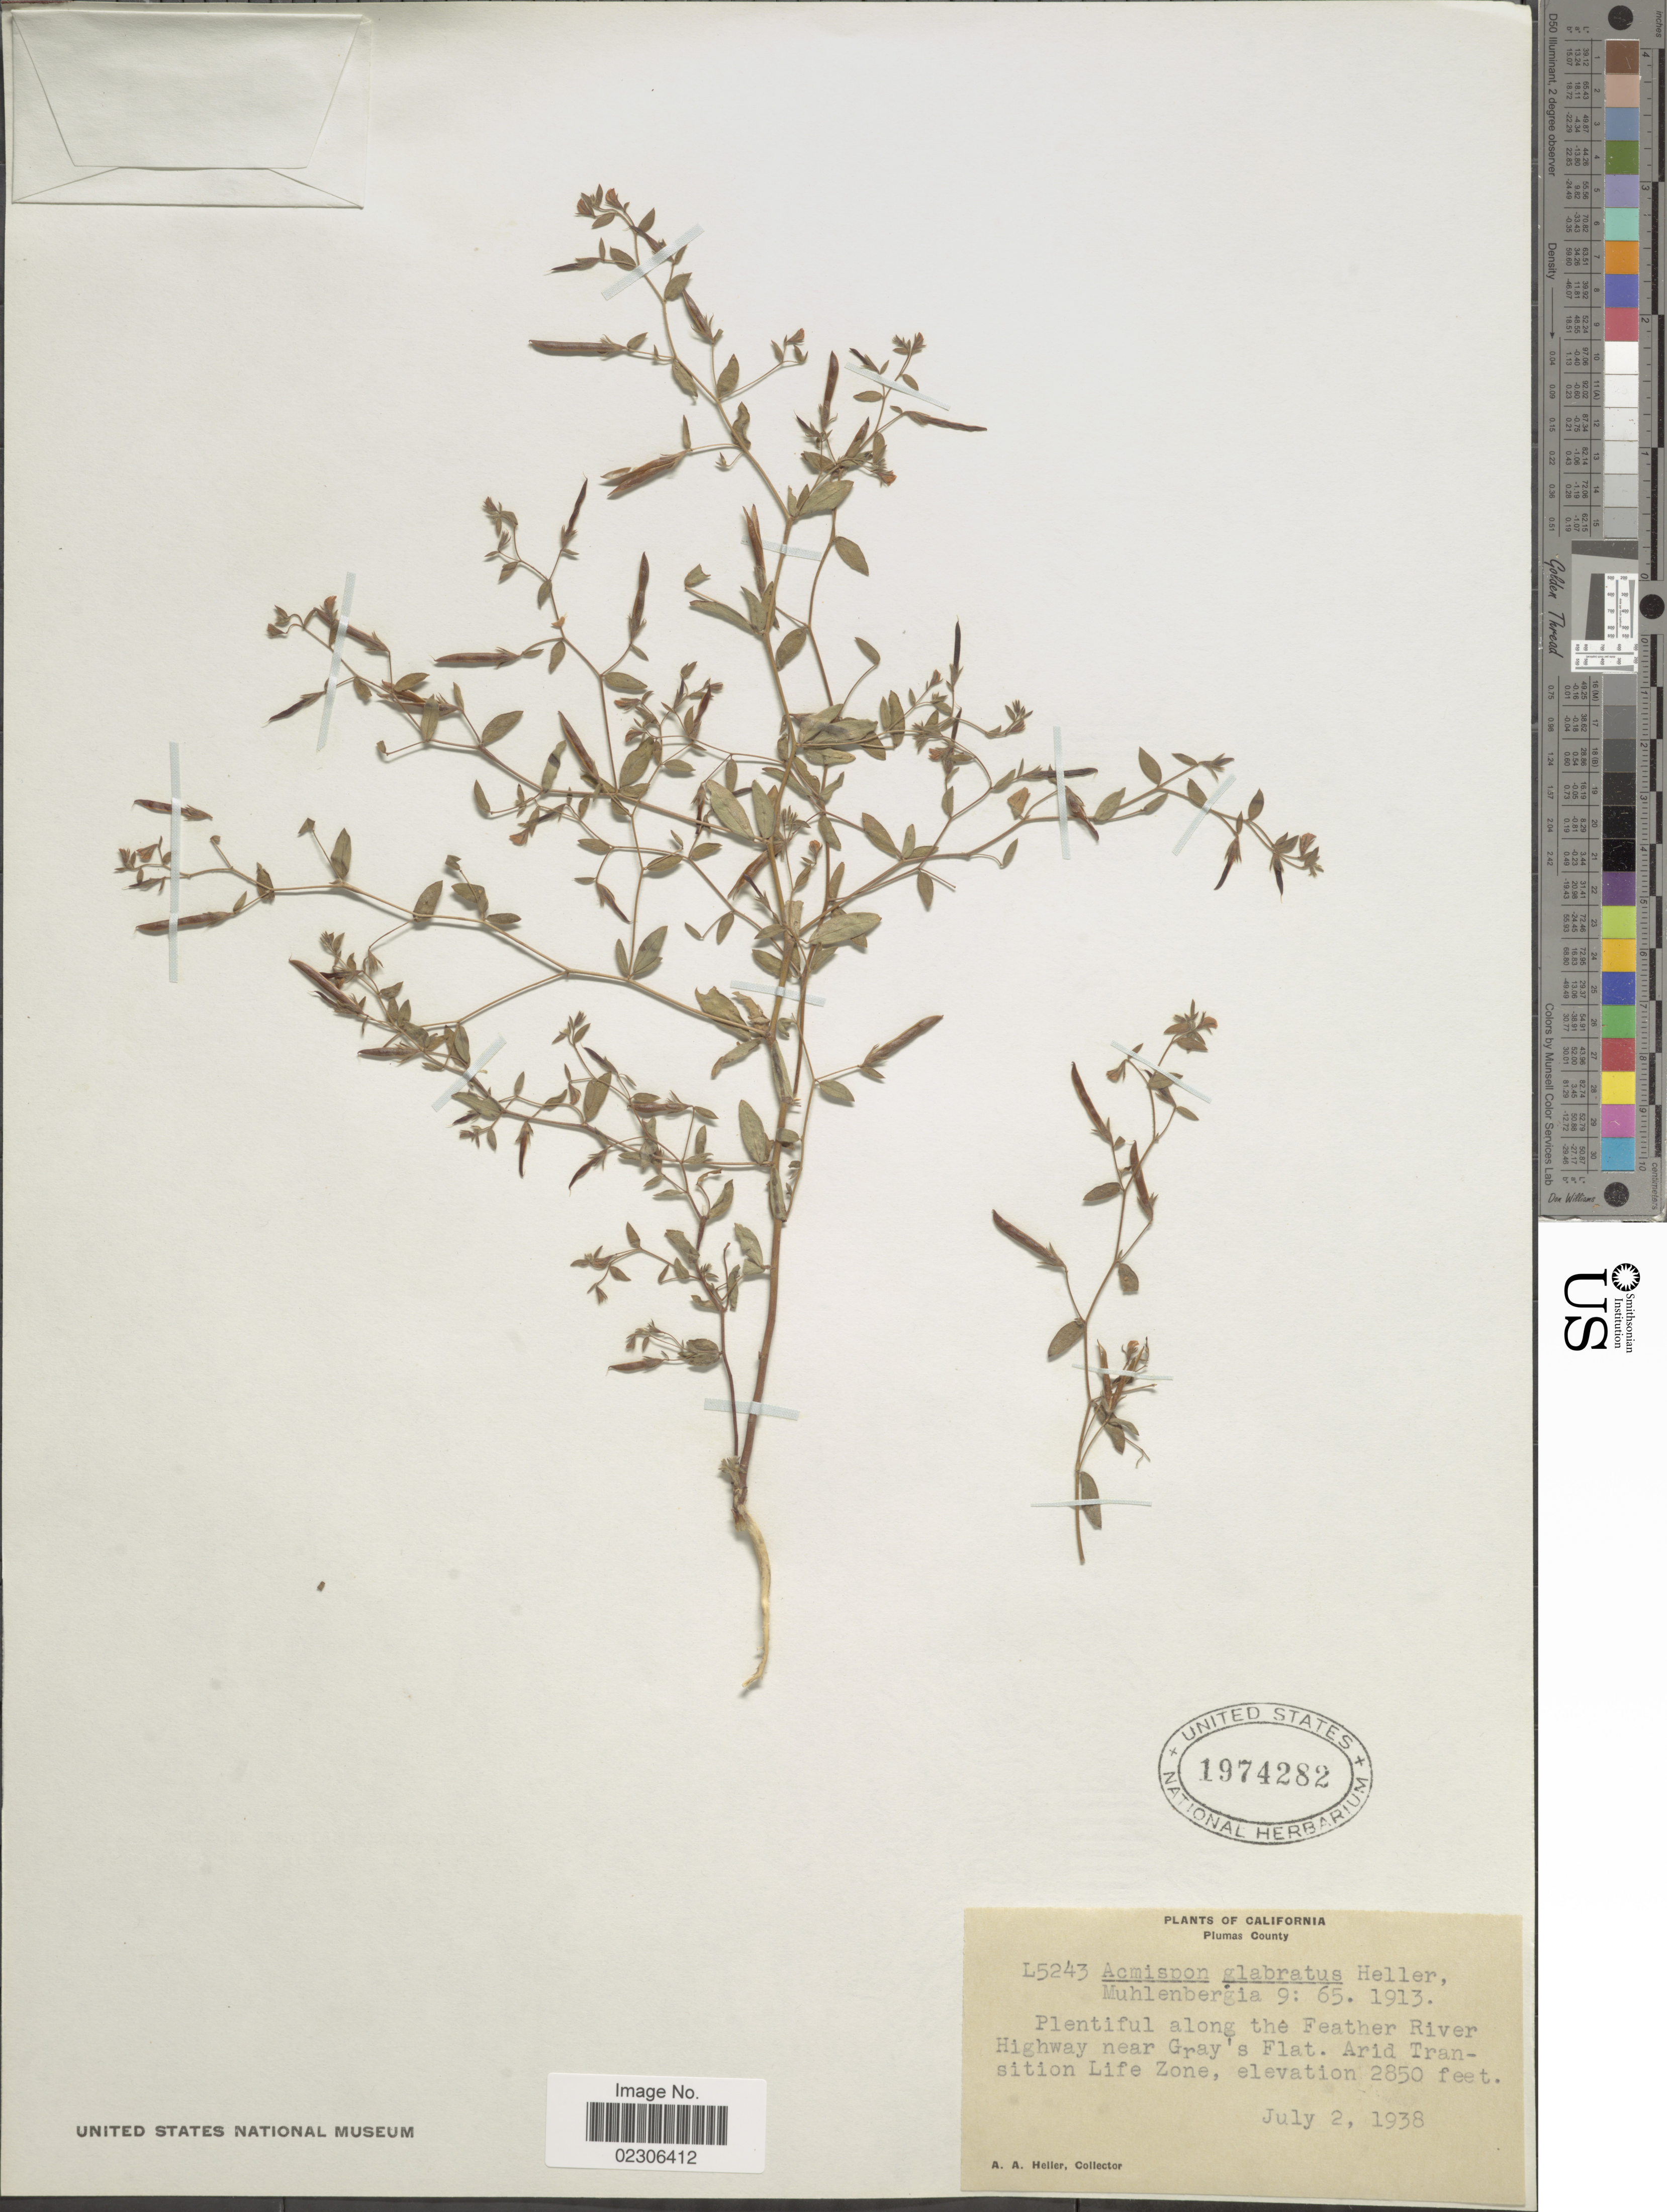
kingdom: Plantae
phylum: Tracheophyta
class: Magnoliopsida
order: Fabales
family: Fabaceae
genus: Acmispon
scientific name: Acmispon americanus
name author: (Nutt.) Rydb.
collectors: A. A. Heller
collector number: L5243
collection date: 1938-07-02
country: United States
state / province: California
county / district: Plumas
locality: Plumas County, Plentiful along the Feather River Highway near Gray's Flat, Arid Transition Life Zone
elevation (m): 869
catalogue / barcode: US 1974282